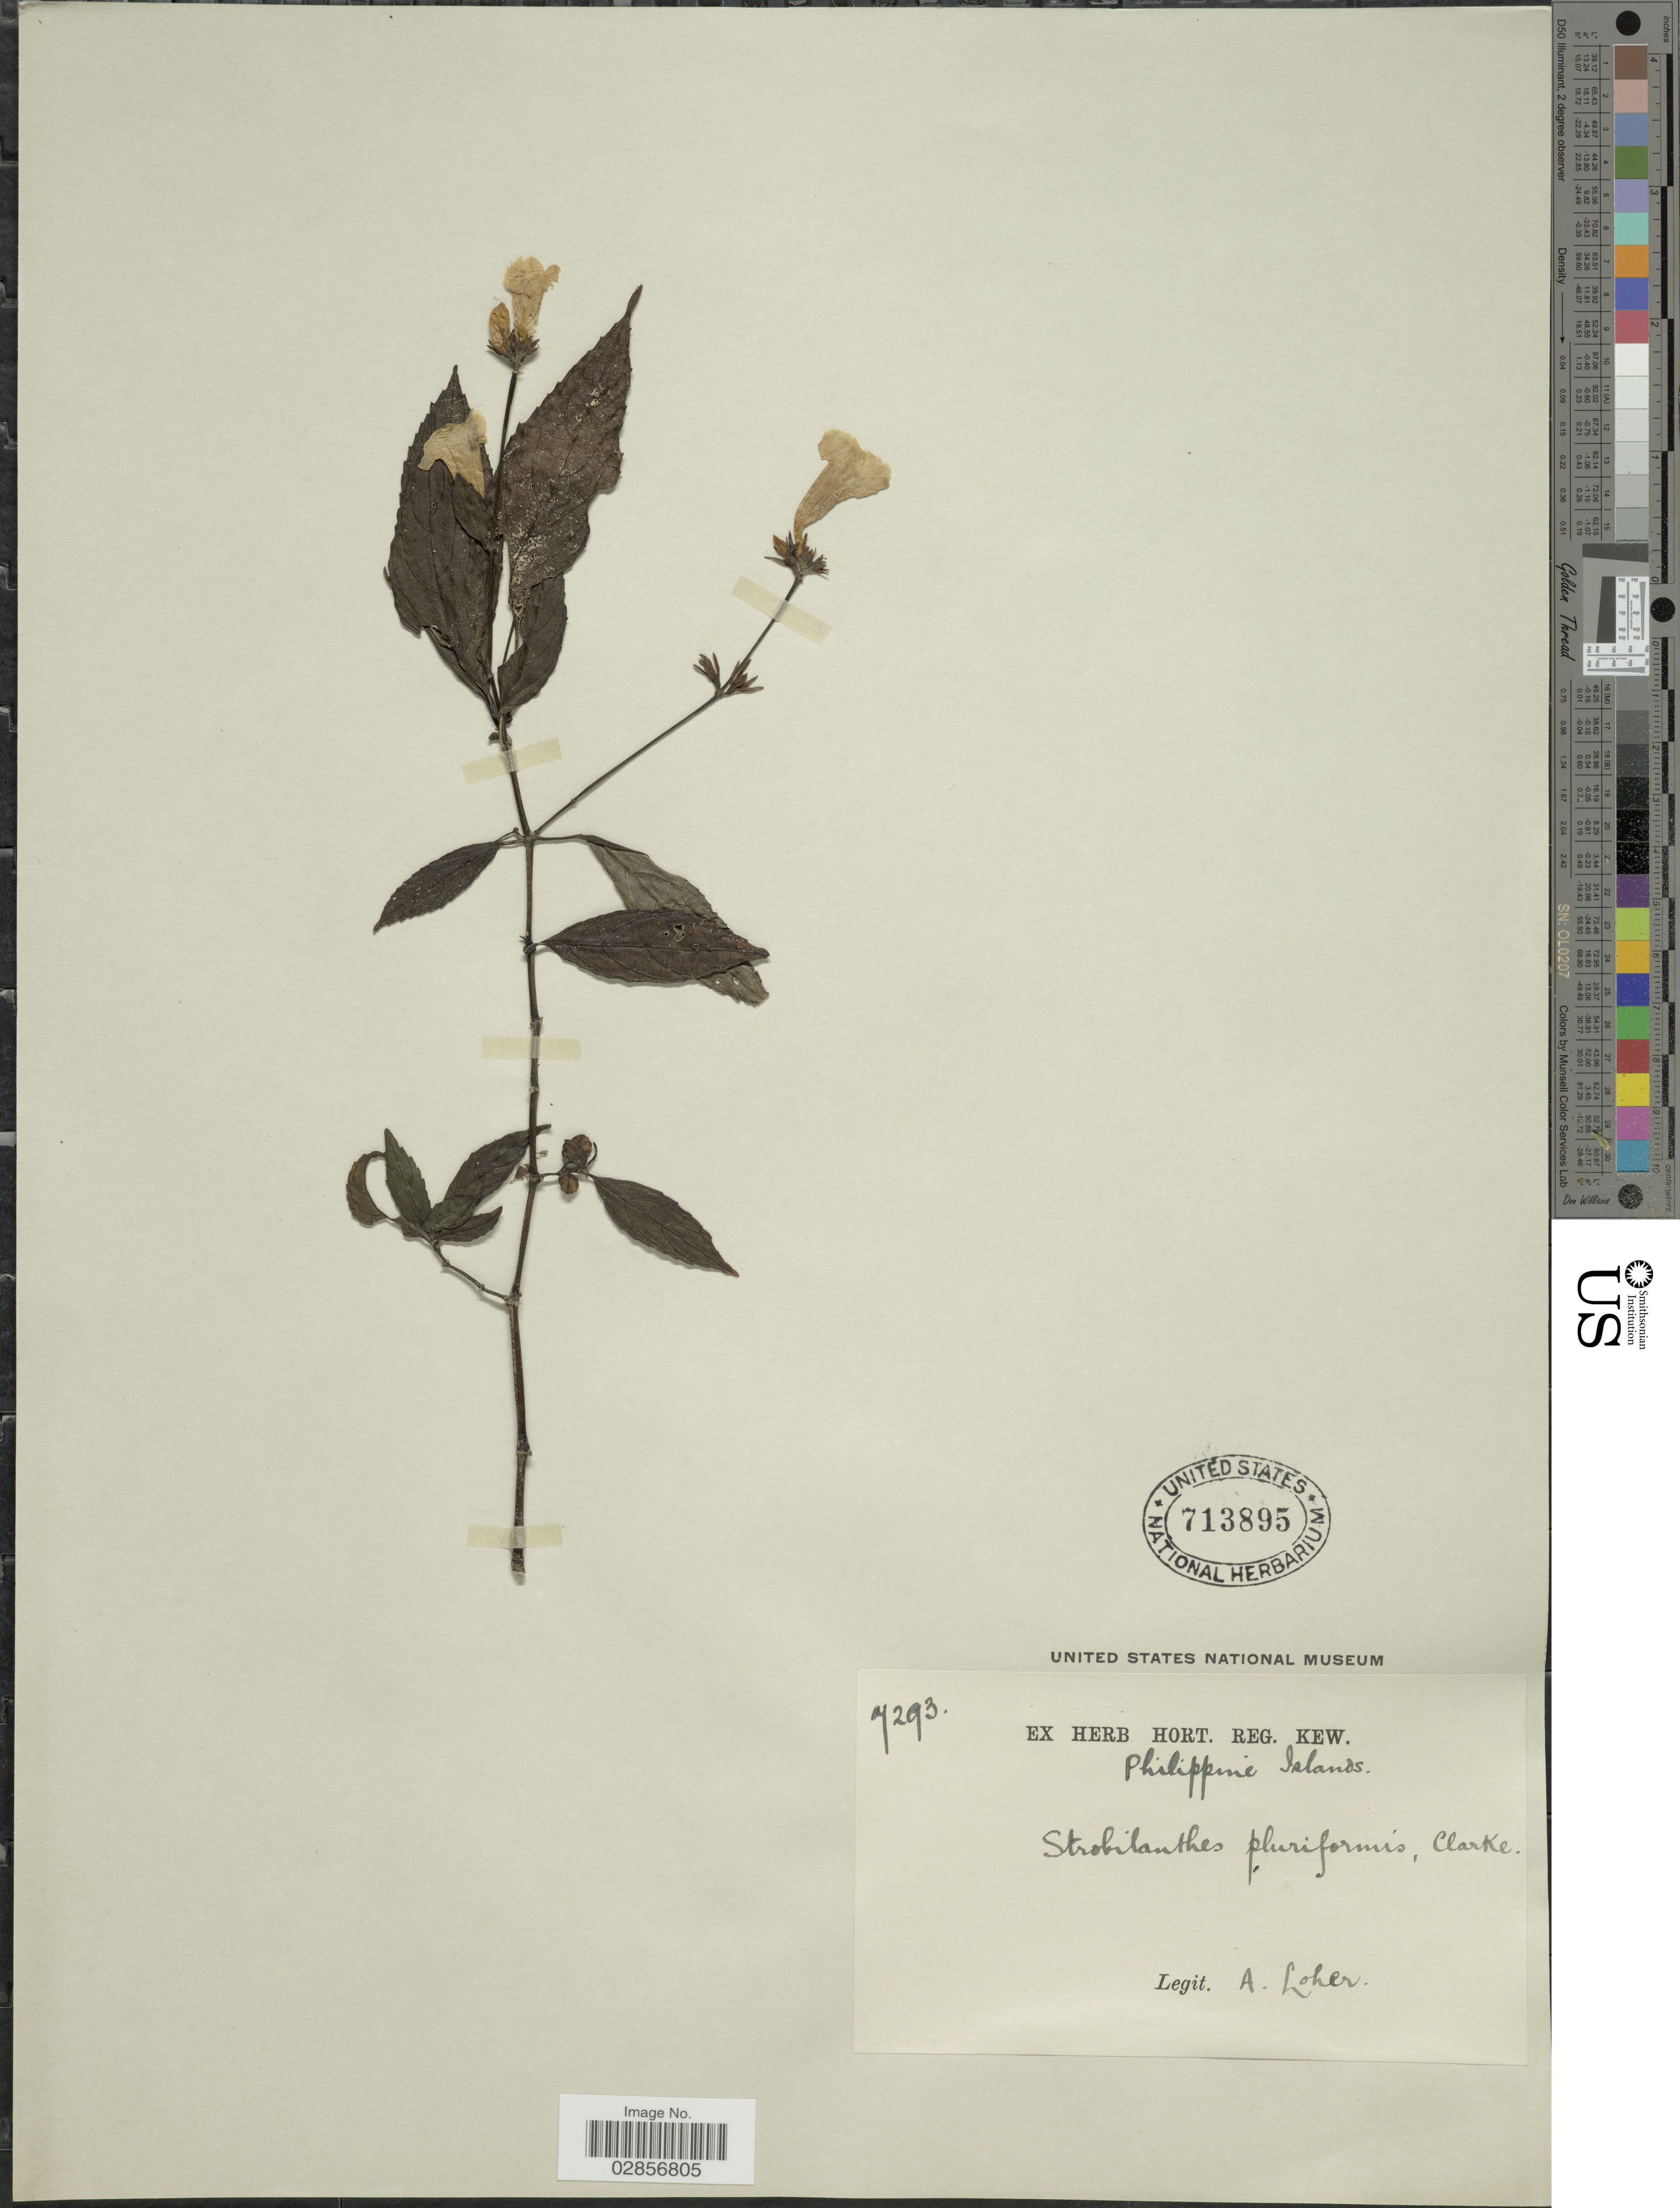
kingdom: Plantae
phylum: Tracheophyta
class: Magnoliopsida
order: Lamiales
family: Acanthaceae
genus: Strobilanthes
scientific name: Strobilanthes pluriformis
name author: C.B. Clarke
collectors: A. Loher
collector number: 7293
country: Philippines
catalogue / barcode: US 713895